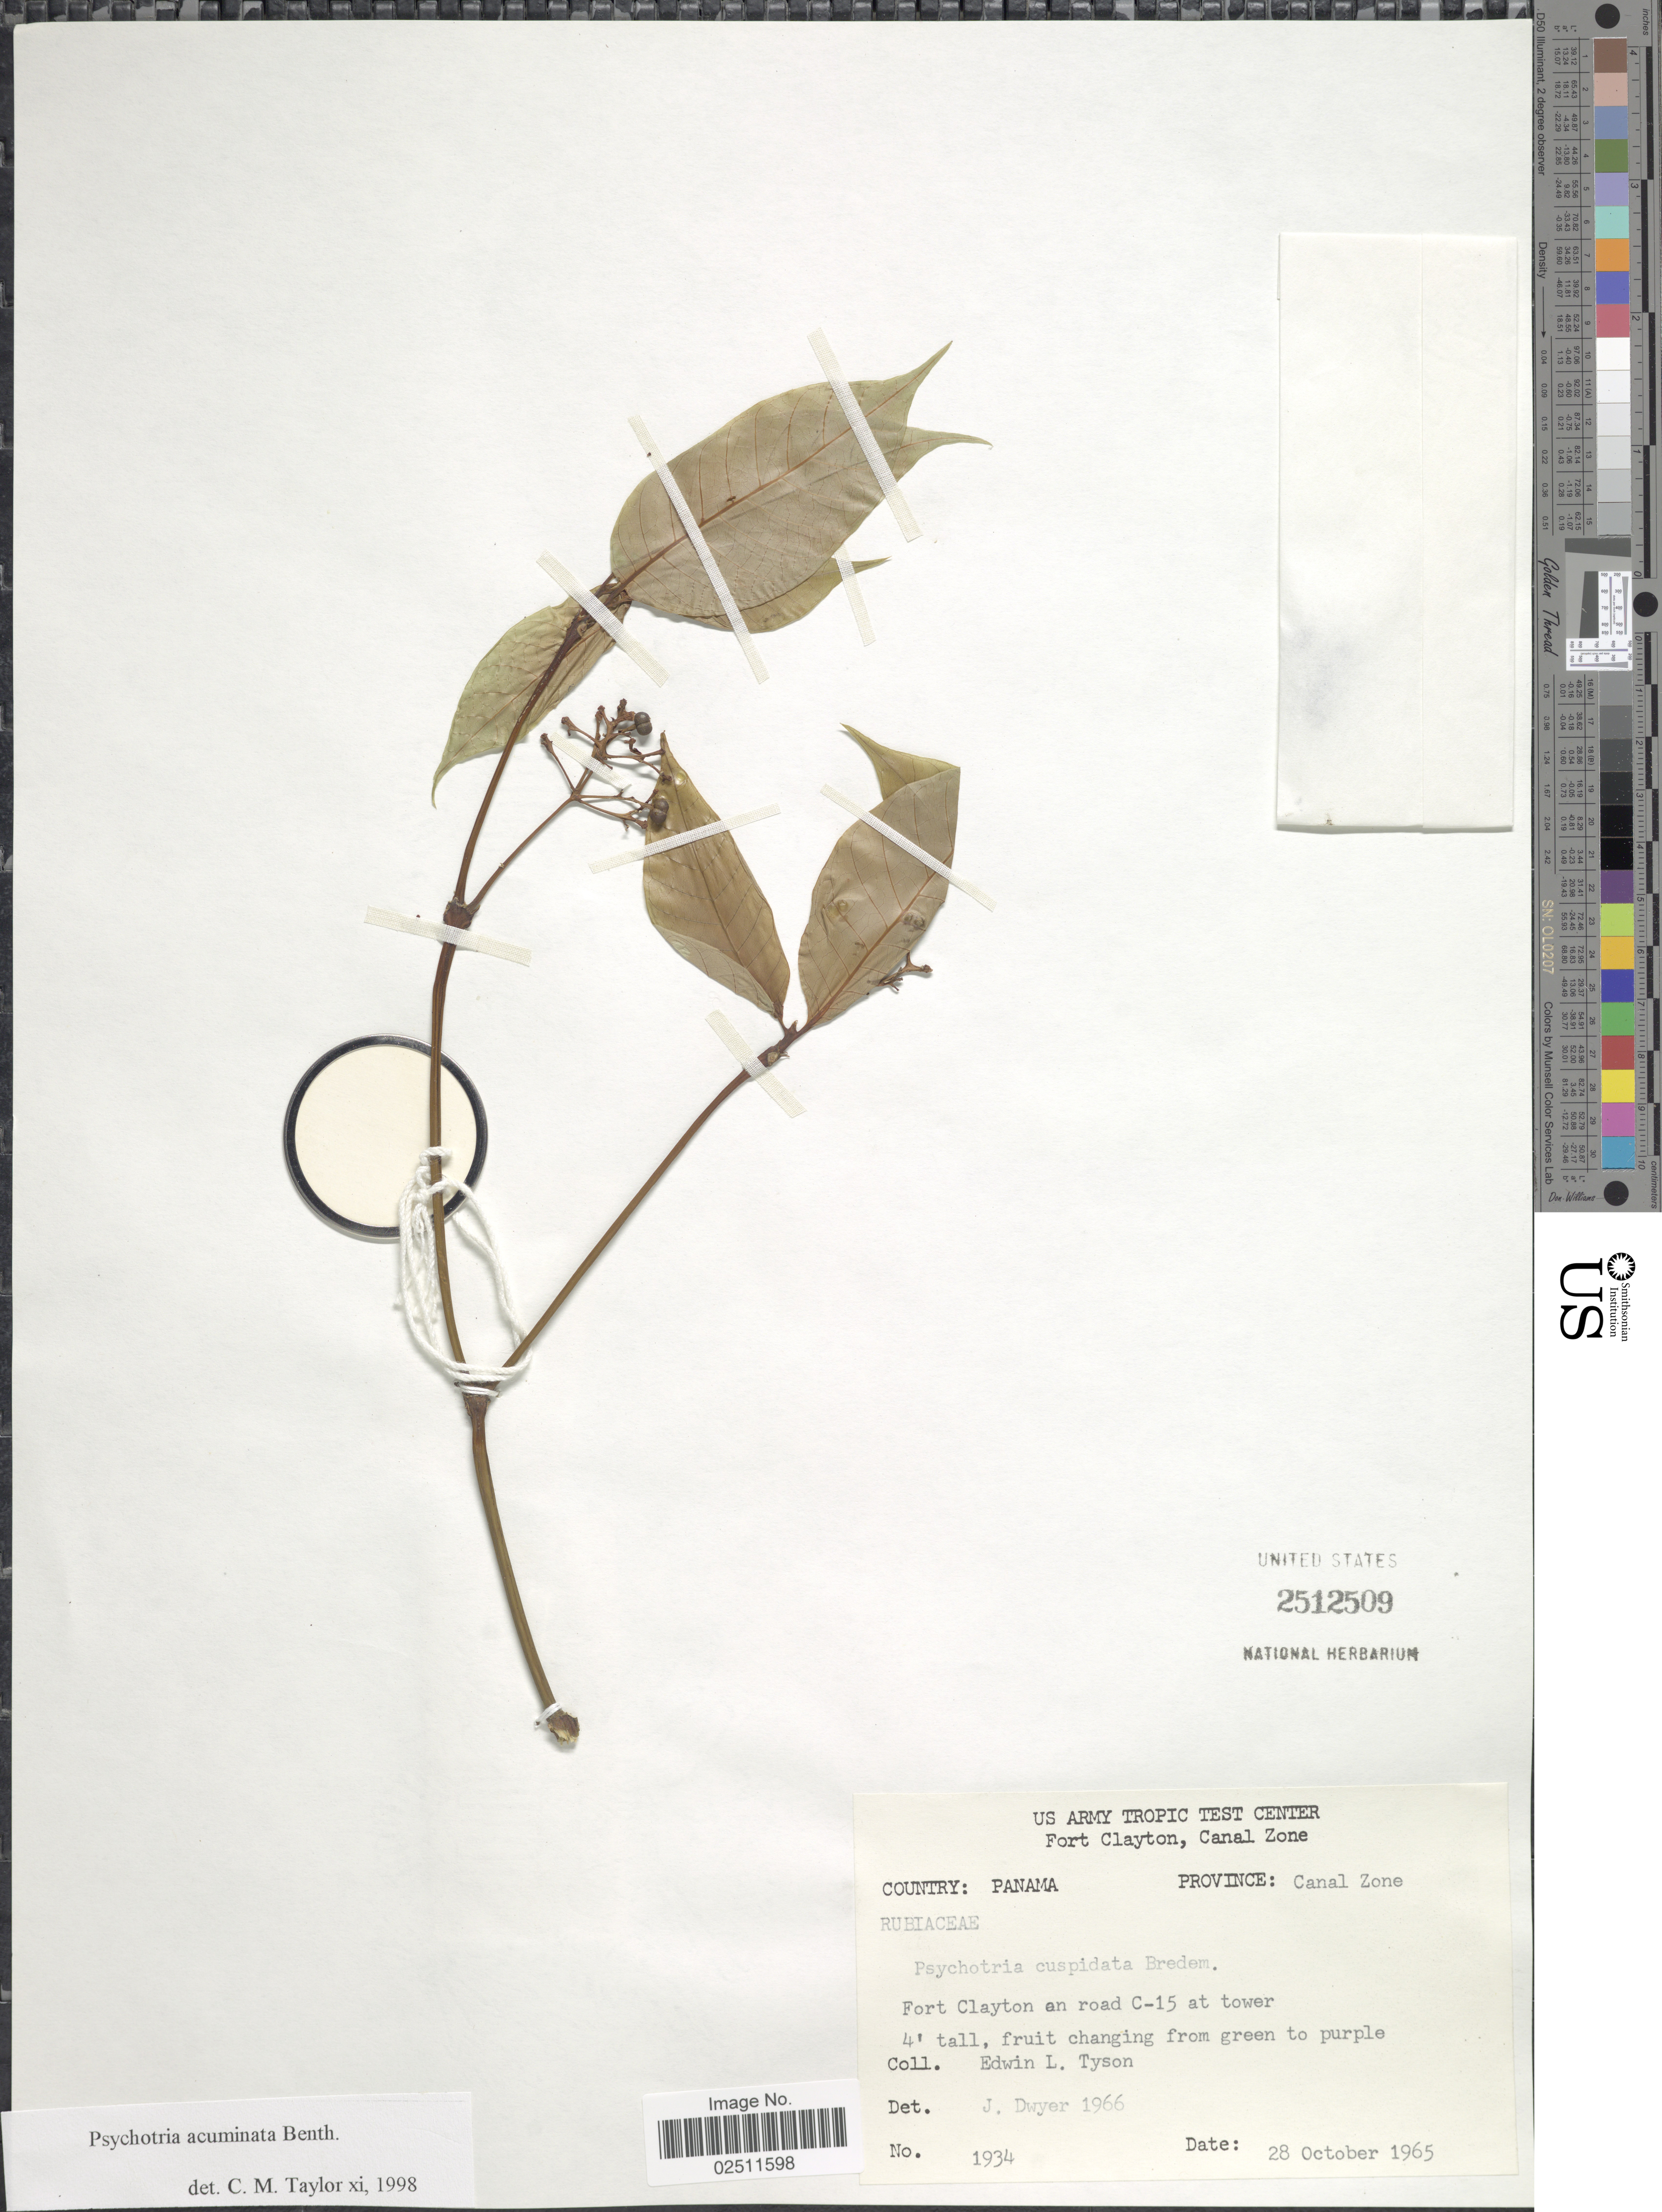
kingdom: Plantae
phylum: Tracheophyta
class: Magnoliopsida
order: Gentianales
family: Rubiaceae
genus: Psychotria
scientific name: Psychotria acuminata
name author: Benth.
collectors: E. L. Tyson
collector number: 1934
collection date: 1965-10-28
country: Panama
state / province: Colón / Panamá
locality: US Army Tropic Test Center. Fort Clayton, Canal Zone. Fort Clayton on road C-15 at tower.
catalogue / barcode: US 2512509